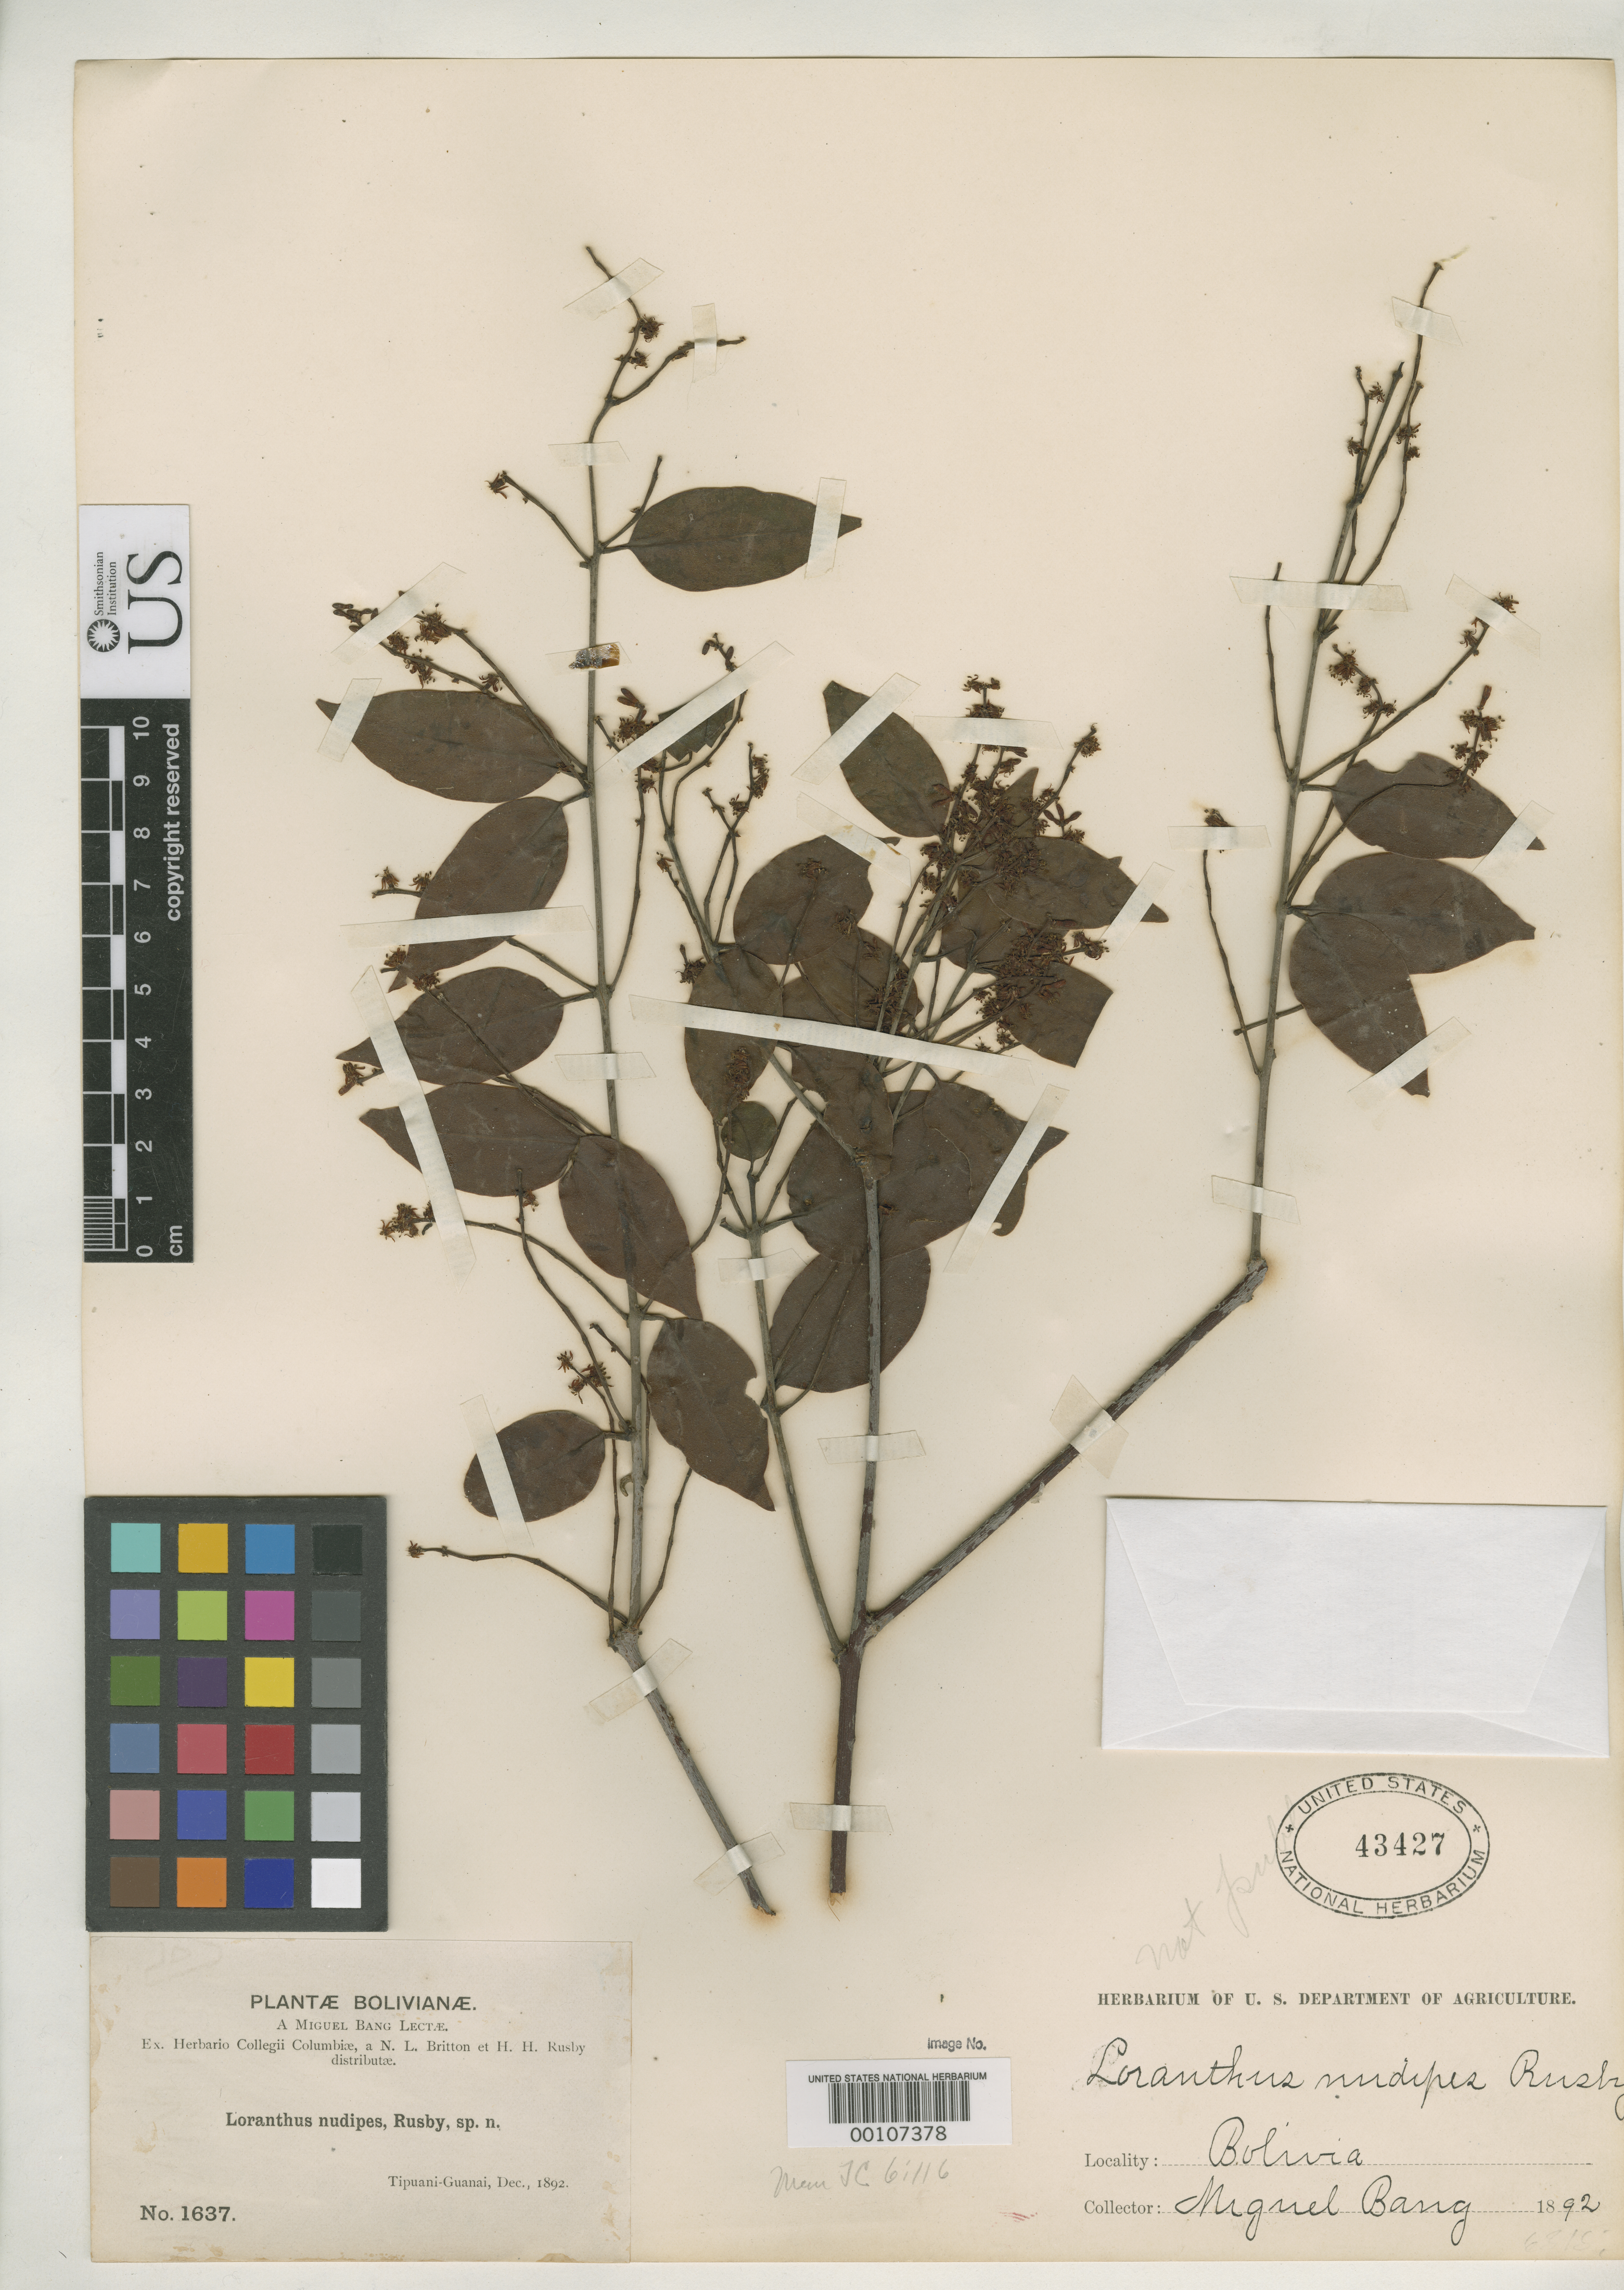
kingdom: Plantae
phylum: Tracheophyta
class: Magnoliopsida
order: Santalales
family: Loranthaceae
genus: Struthanthus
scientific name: Struthanthus nudipes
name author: Rusby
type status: Syntype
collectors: M. Bang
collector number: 1637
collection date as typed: Dec 1892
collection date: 1892-12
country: Bolivia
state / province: La Paz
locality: Near Tipuani and Guanai.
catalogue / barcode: US 43427